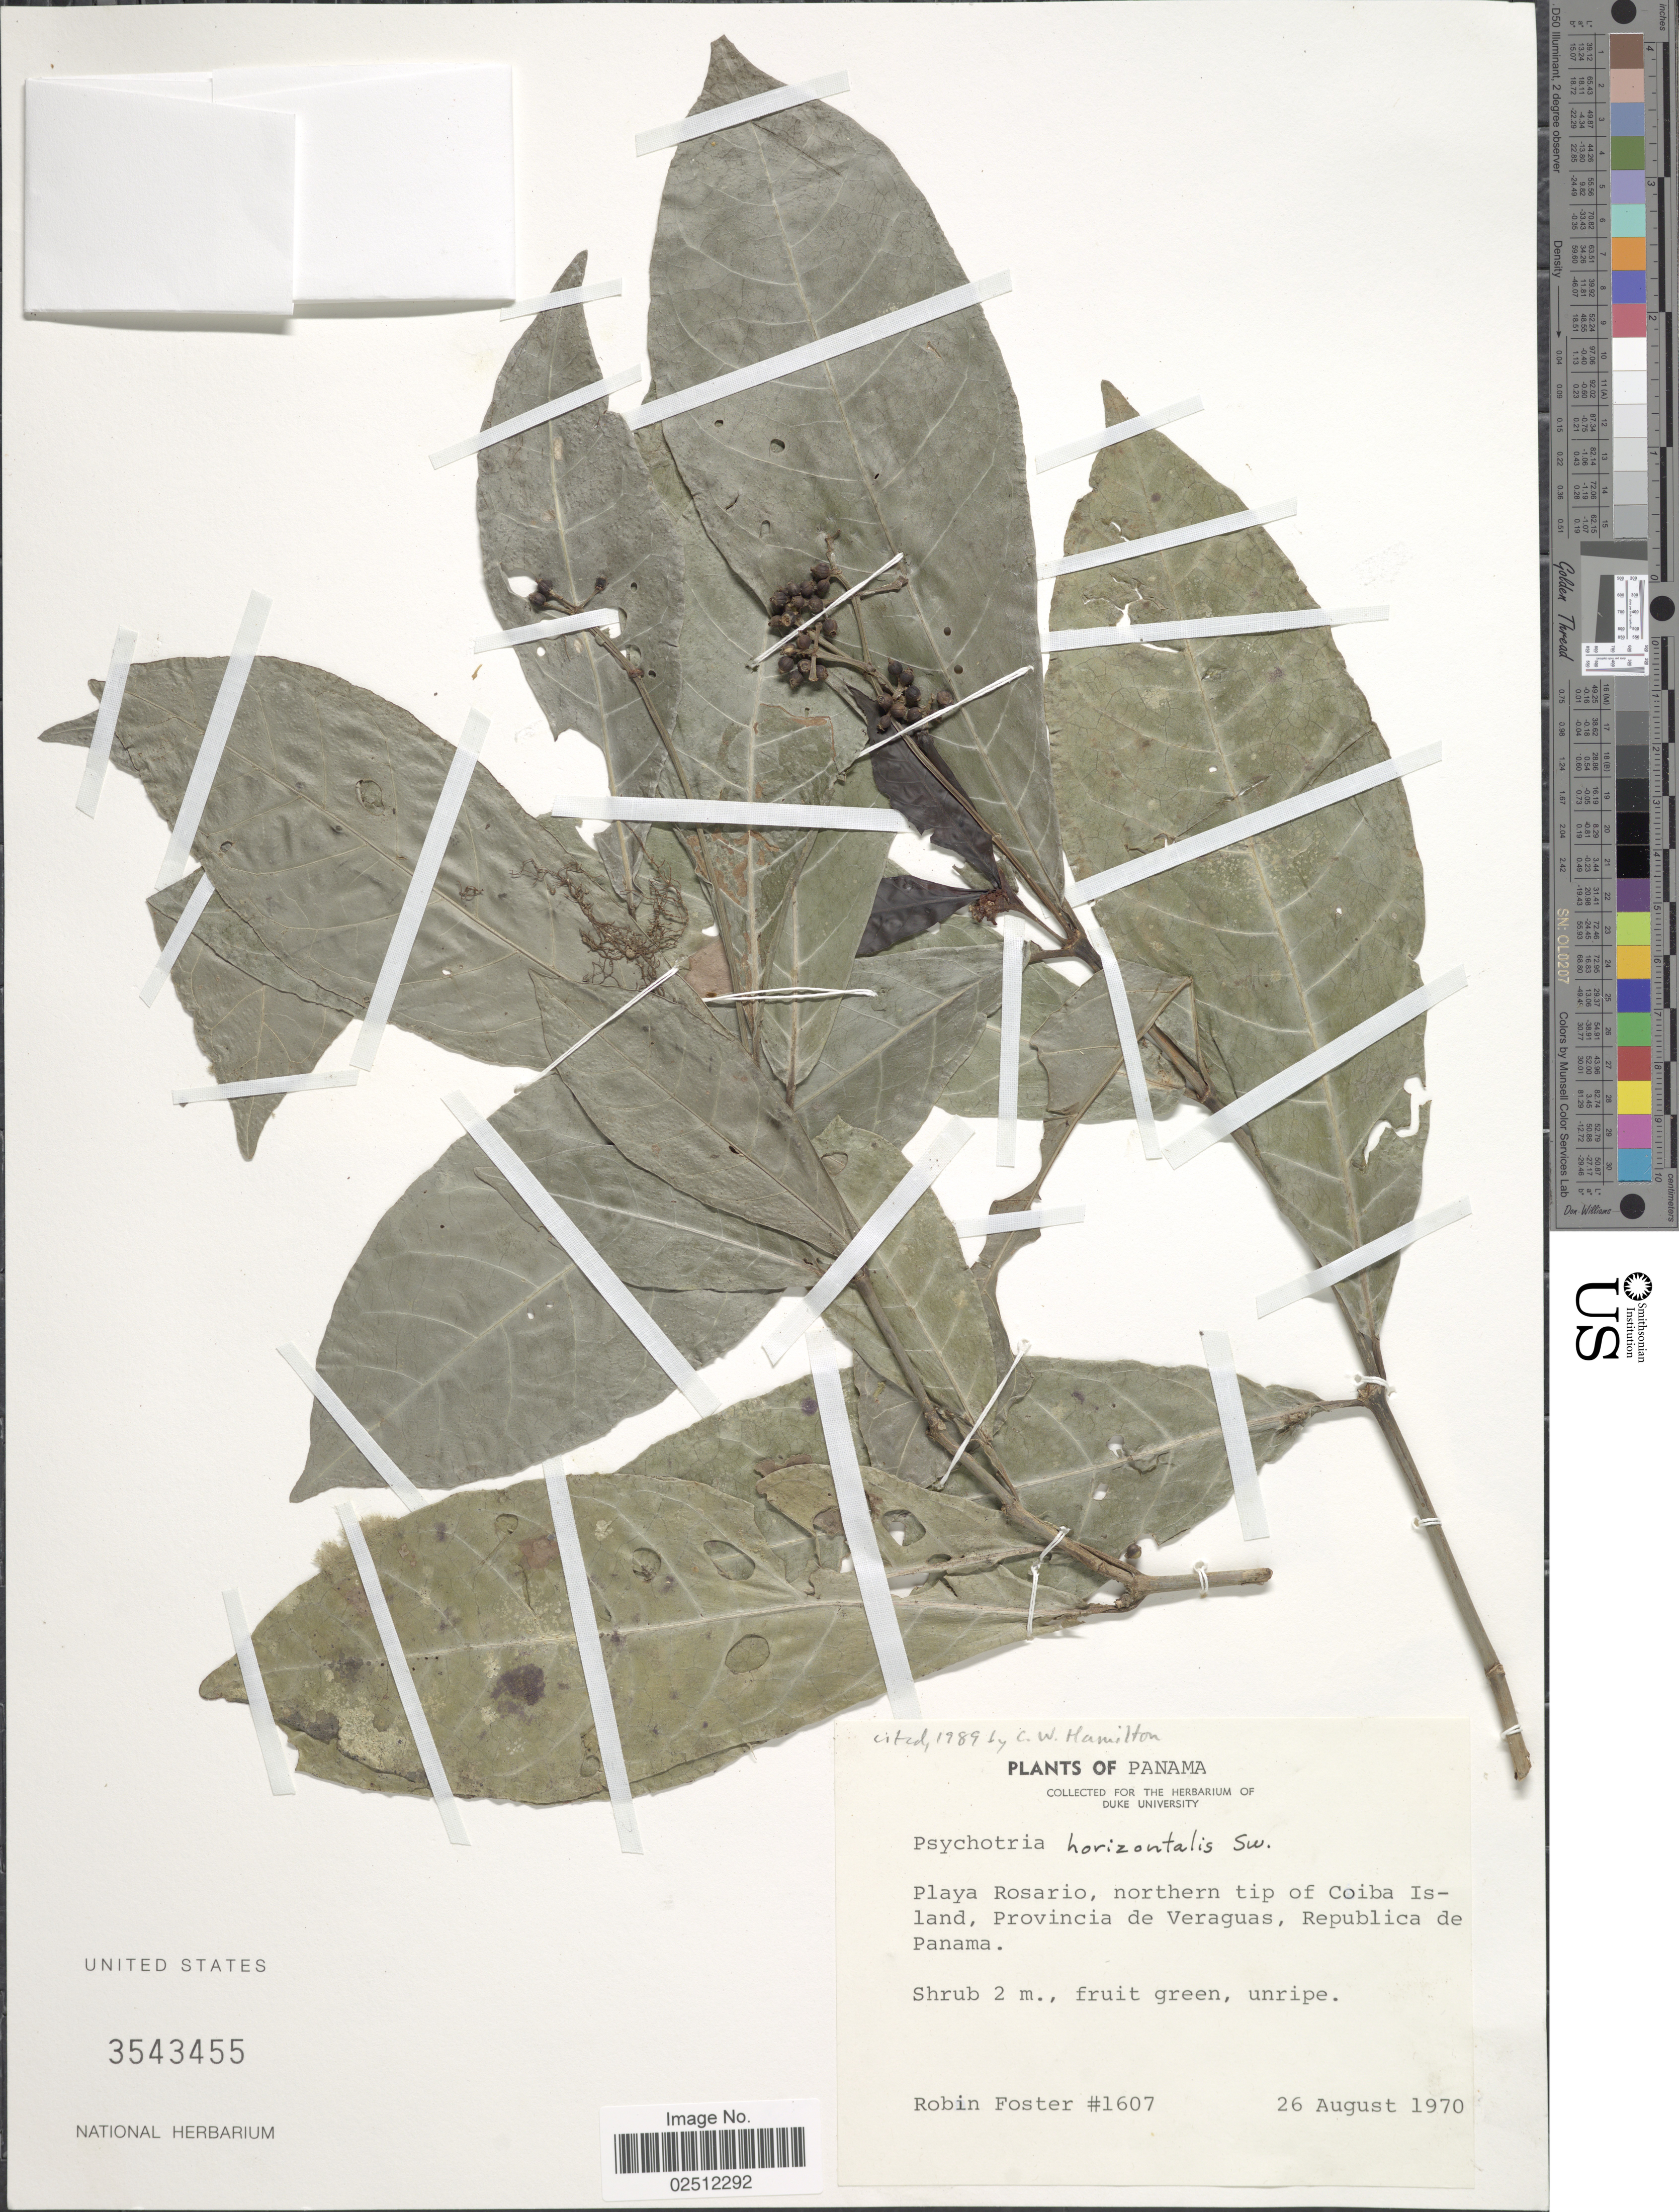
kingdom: Plantae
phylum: Tracheophyta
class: Magnoliopsida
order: Gentianales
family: Rubiaceae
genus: Psychotria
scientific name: Psychotria horizontalis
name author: Sw.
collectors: R. B. Foster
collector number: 1607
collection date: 1970-08-26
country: Panama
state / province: Veraguas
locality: Playa Rosario, northern tip of Coiba Island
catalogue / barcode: US 3543455